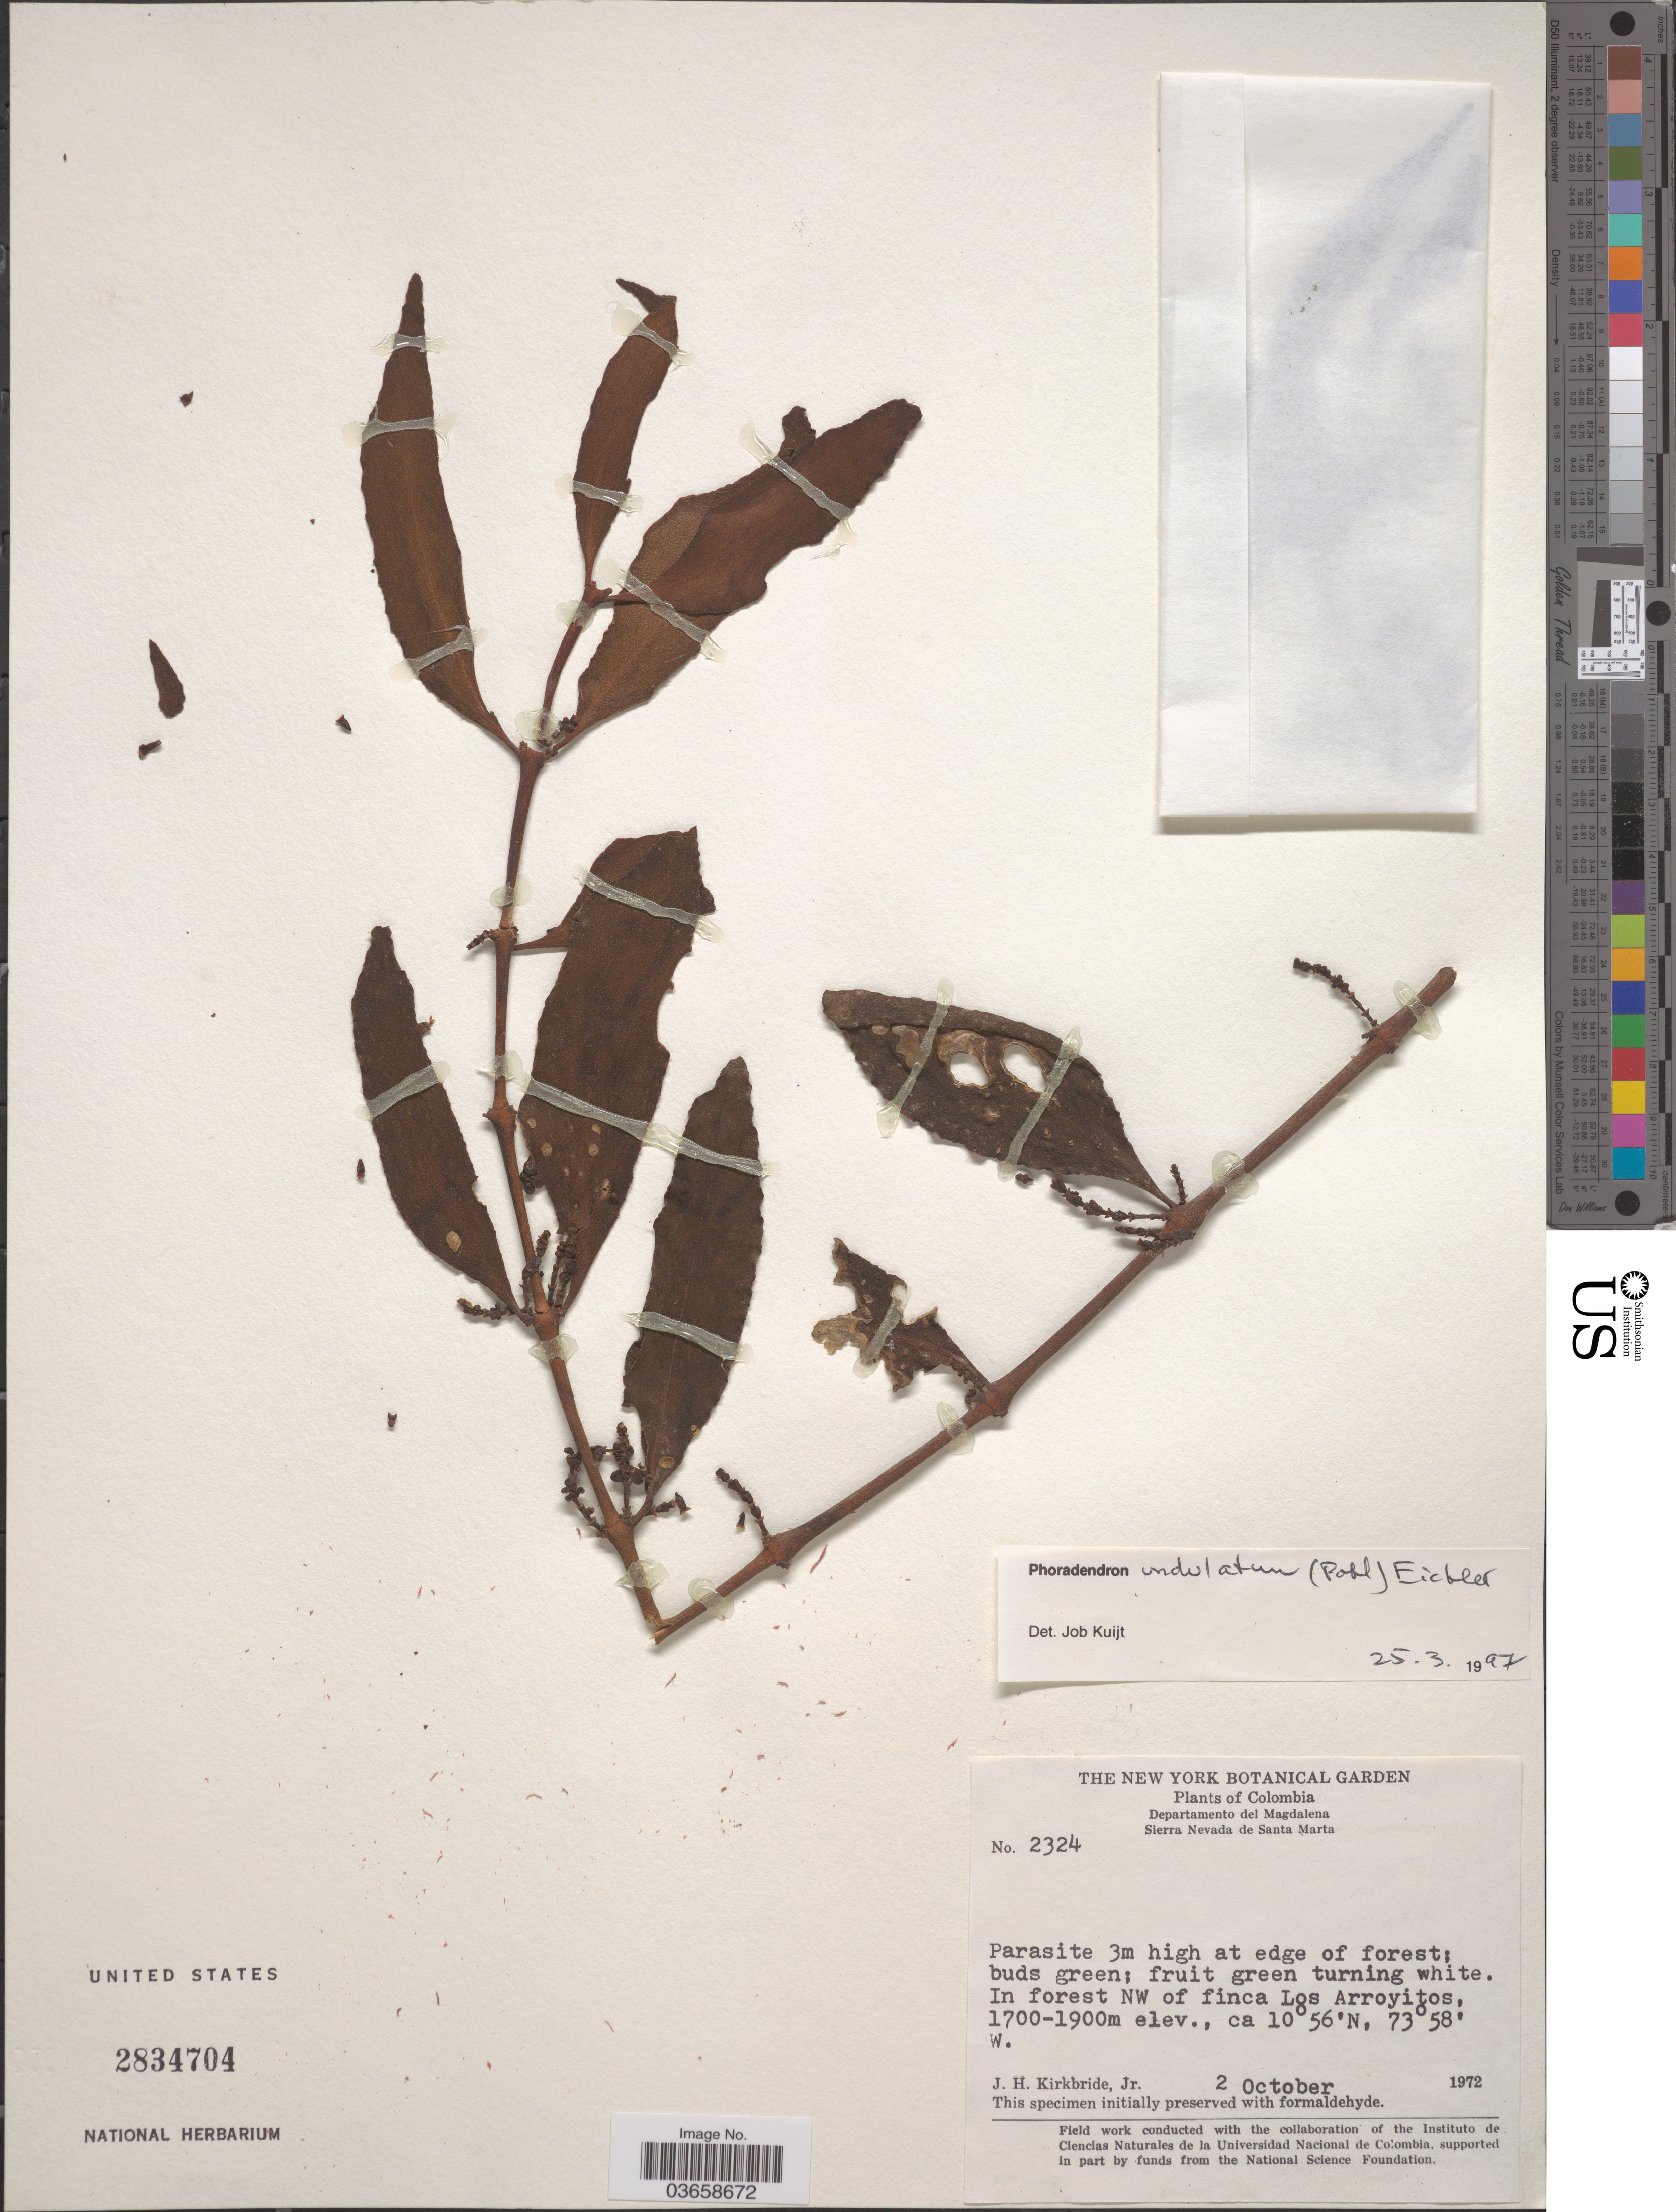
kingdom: Plantae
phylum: Tracheophyta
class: Magnoliopsida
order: Santalales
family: Viscaceae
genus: Phoradendron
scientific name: Phoradendron undulatum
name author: (Pohl ex DC.) Eichler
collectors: J. H. Kirkbride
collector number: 2324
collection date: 1972-10-02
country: Colombia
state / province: Magdalena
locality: Departamento del Magdalena. Sierra Nevada de Santa Marta. In forest NW of finca Los Arroyitos.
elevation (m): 1700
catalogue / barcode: US 2834704